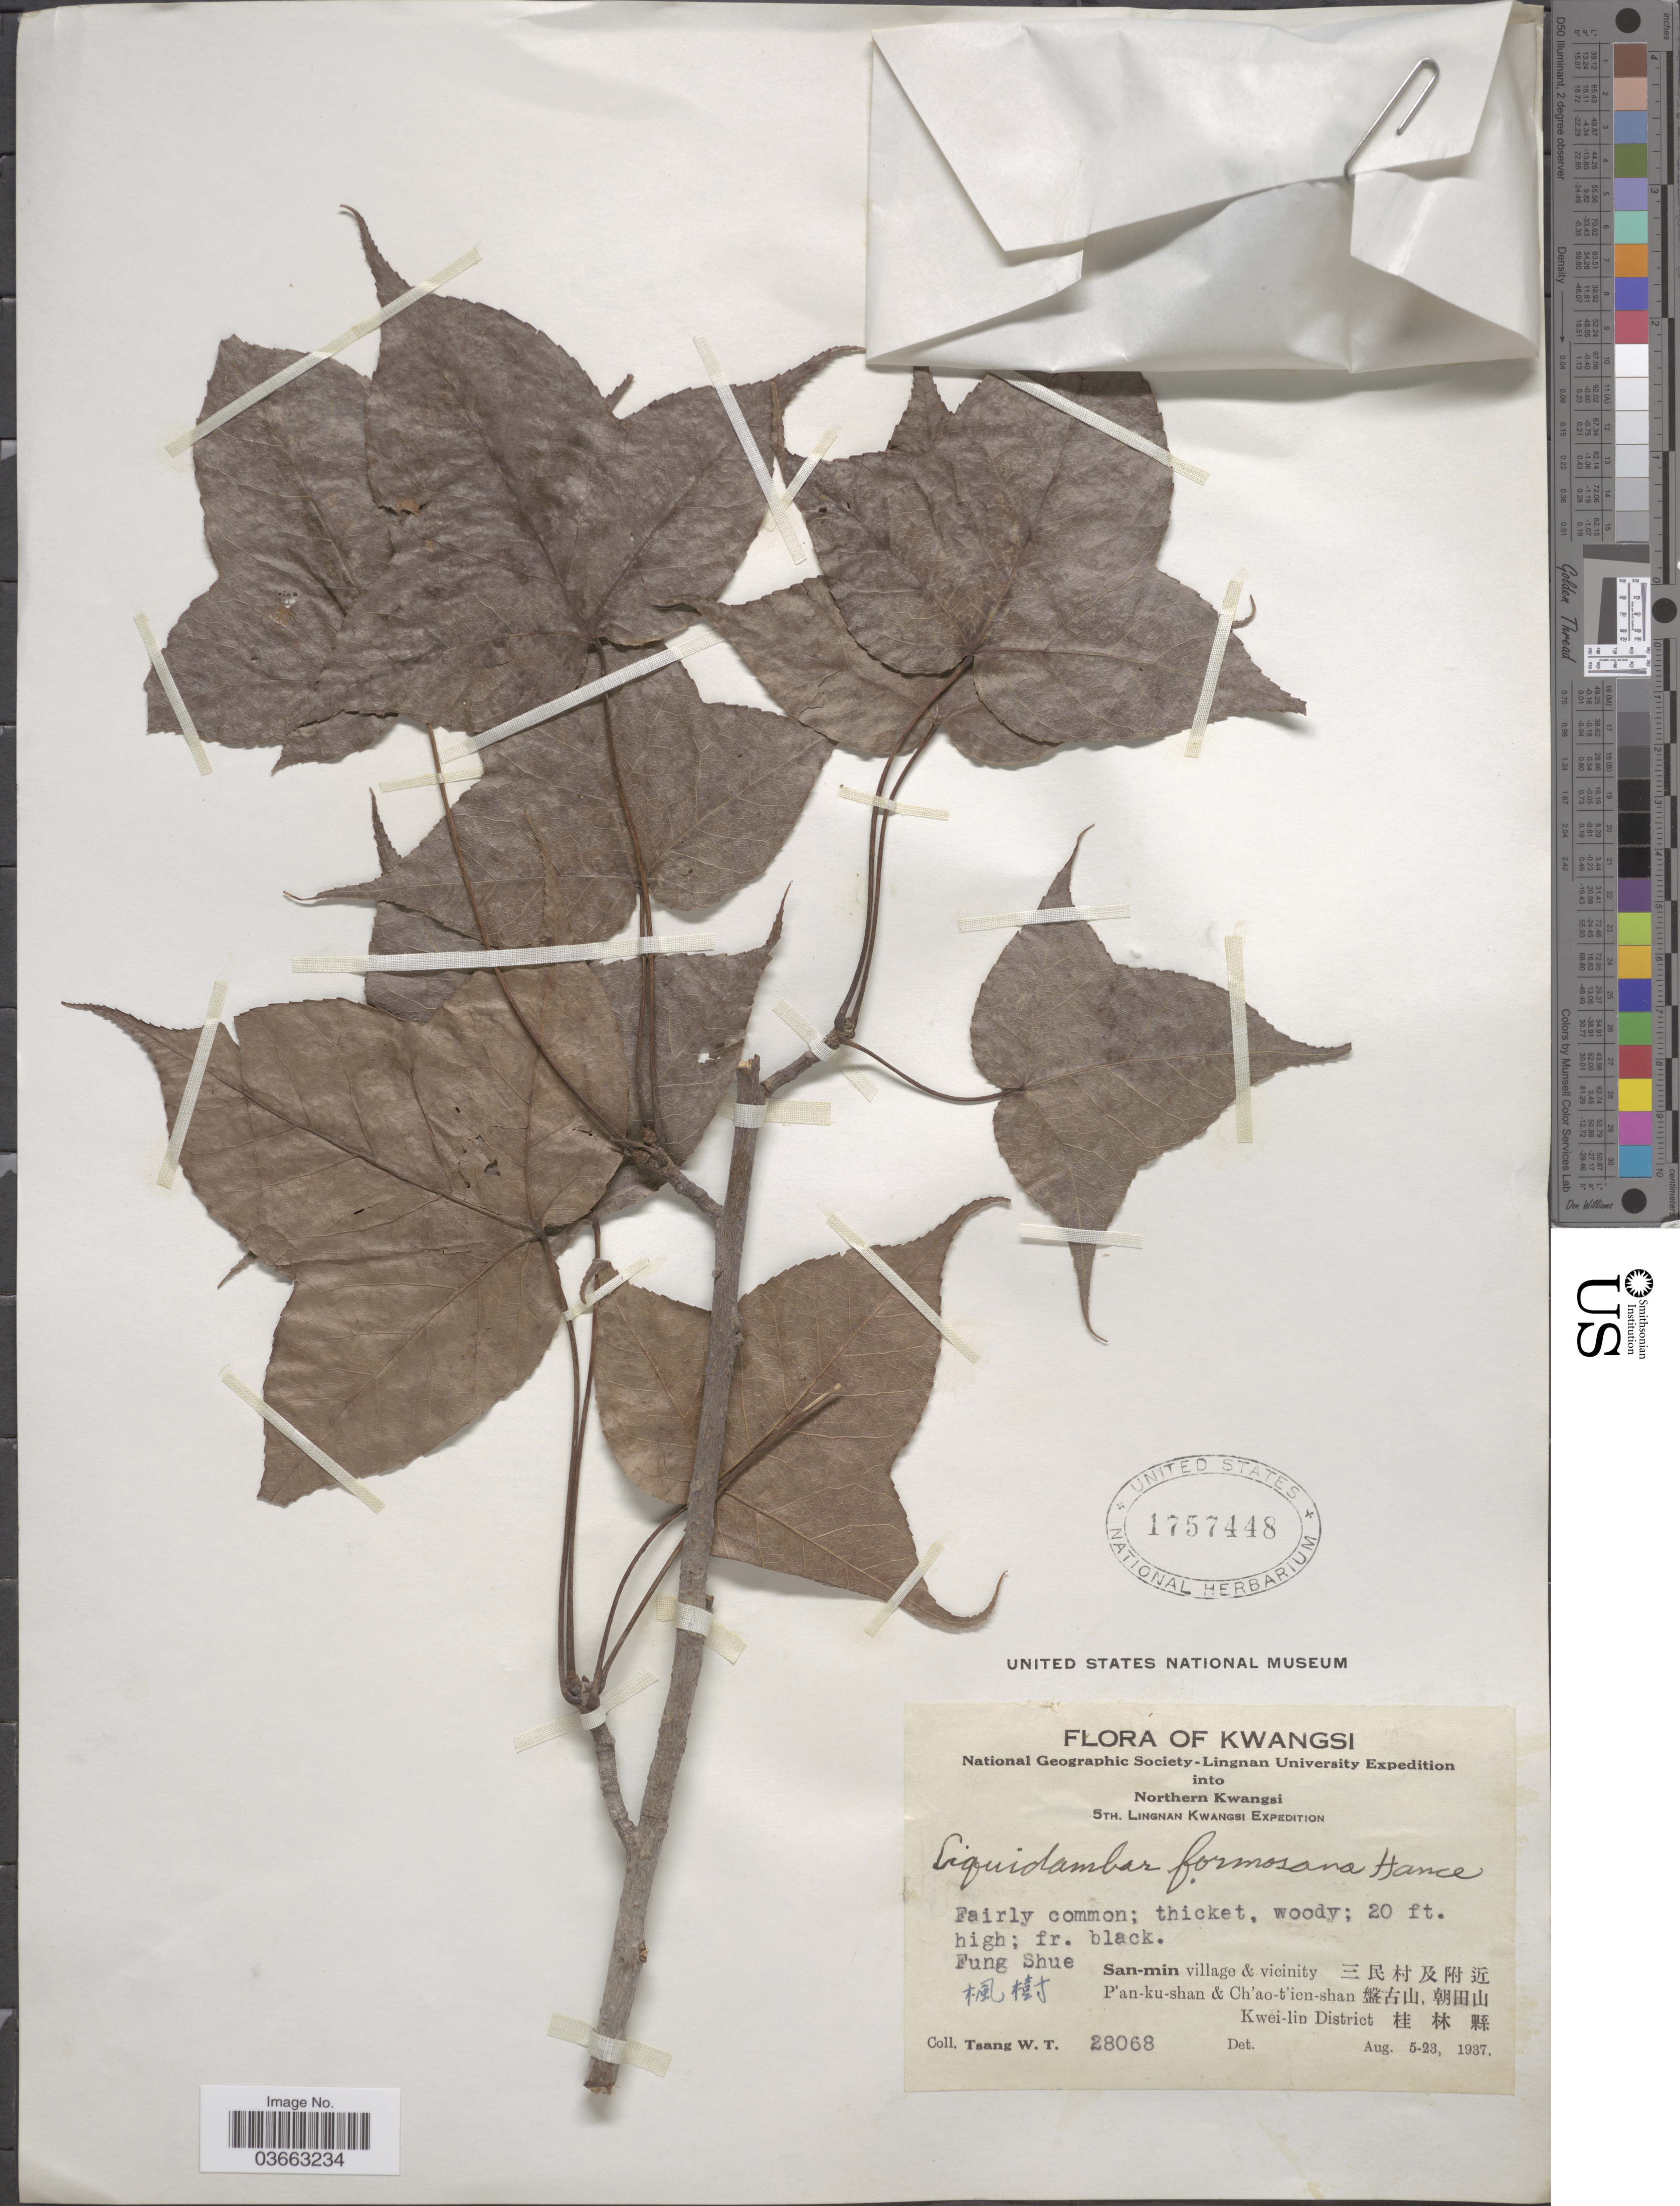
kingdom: Plantae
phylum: Tracheophyta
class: Magnoliopsida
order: Saxifragales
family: Altingiaceae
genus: Liquidambar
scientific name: Liquidambar formosana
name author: Hance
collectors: W. T. Tsang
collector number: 28068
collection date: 1937-08-05/1937-08-23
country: China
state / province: Guangxi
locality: Kwangsi. Northern Kwangsi. Fung Shue X. San-min village & vicinity X. P'an-ku-shan & Ch'ao-t'ien-shan X. Kwei-lin District X.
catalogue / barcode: US 1757448